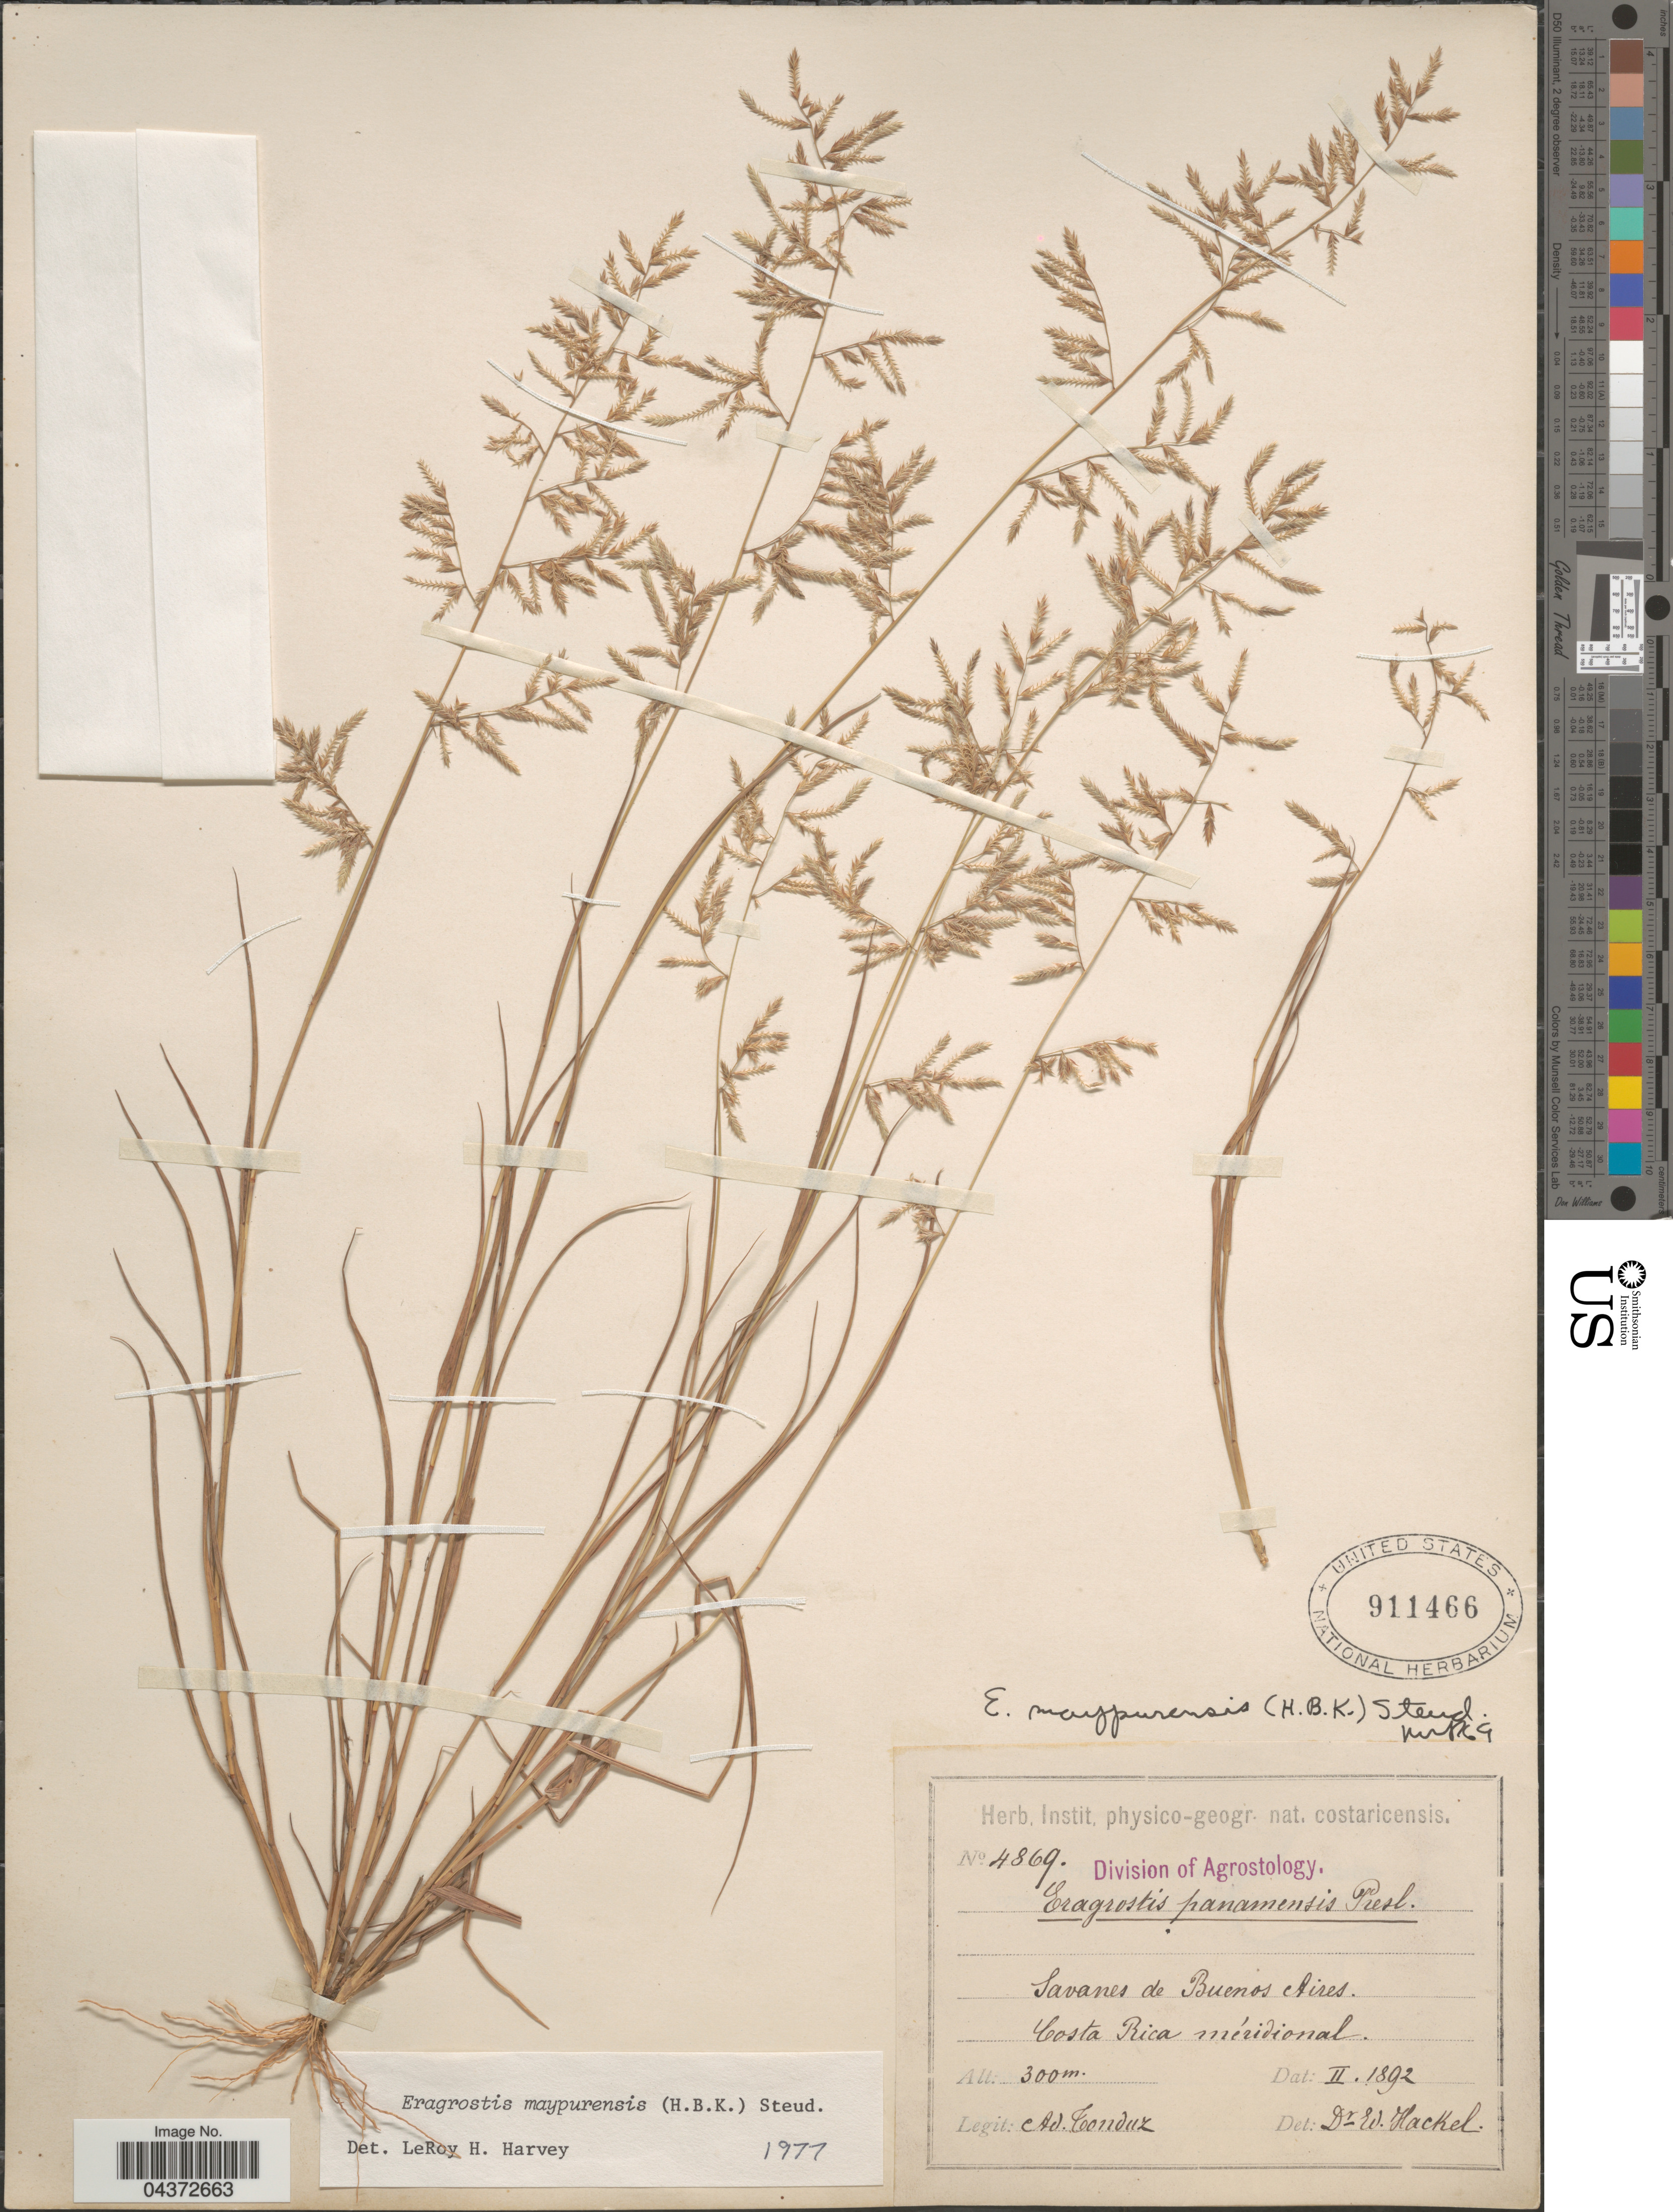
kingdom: Plantae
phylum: Tracheophyta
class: Liliopsida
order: Poales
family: Poaceae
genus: Eragrostis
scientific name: Eragrostis maypurensis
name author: (Kunth) Steud.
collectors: A. Tonduz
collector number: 4869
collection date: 1892-02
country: Costa Rica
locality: Savanes de Buenos Aires. Costa Rica méridional.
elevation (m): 300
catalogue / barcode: US 911466